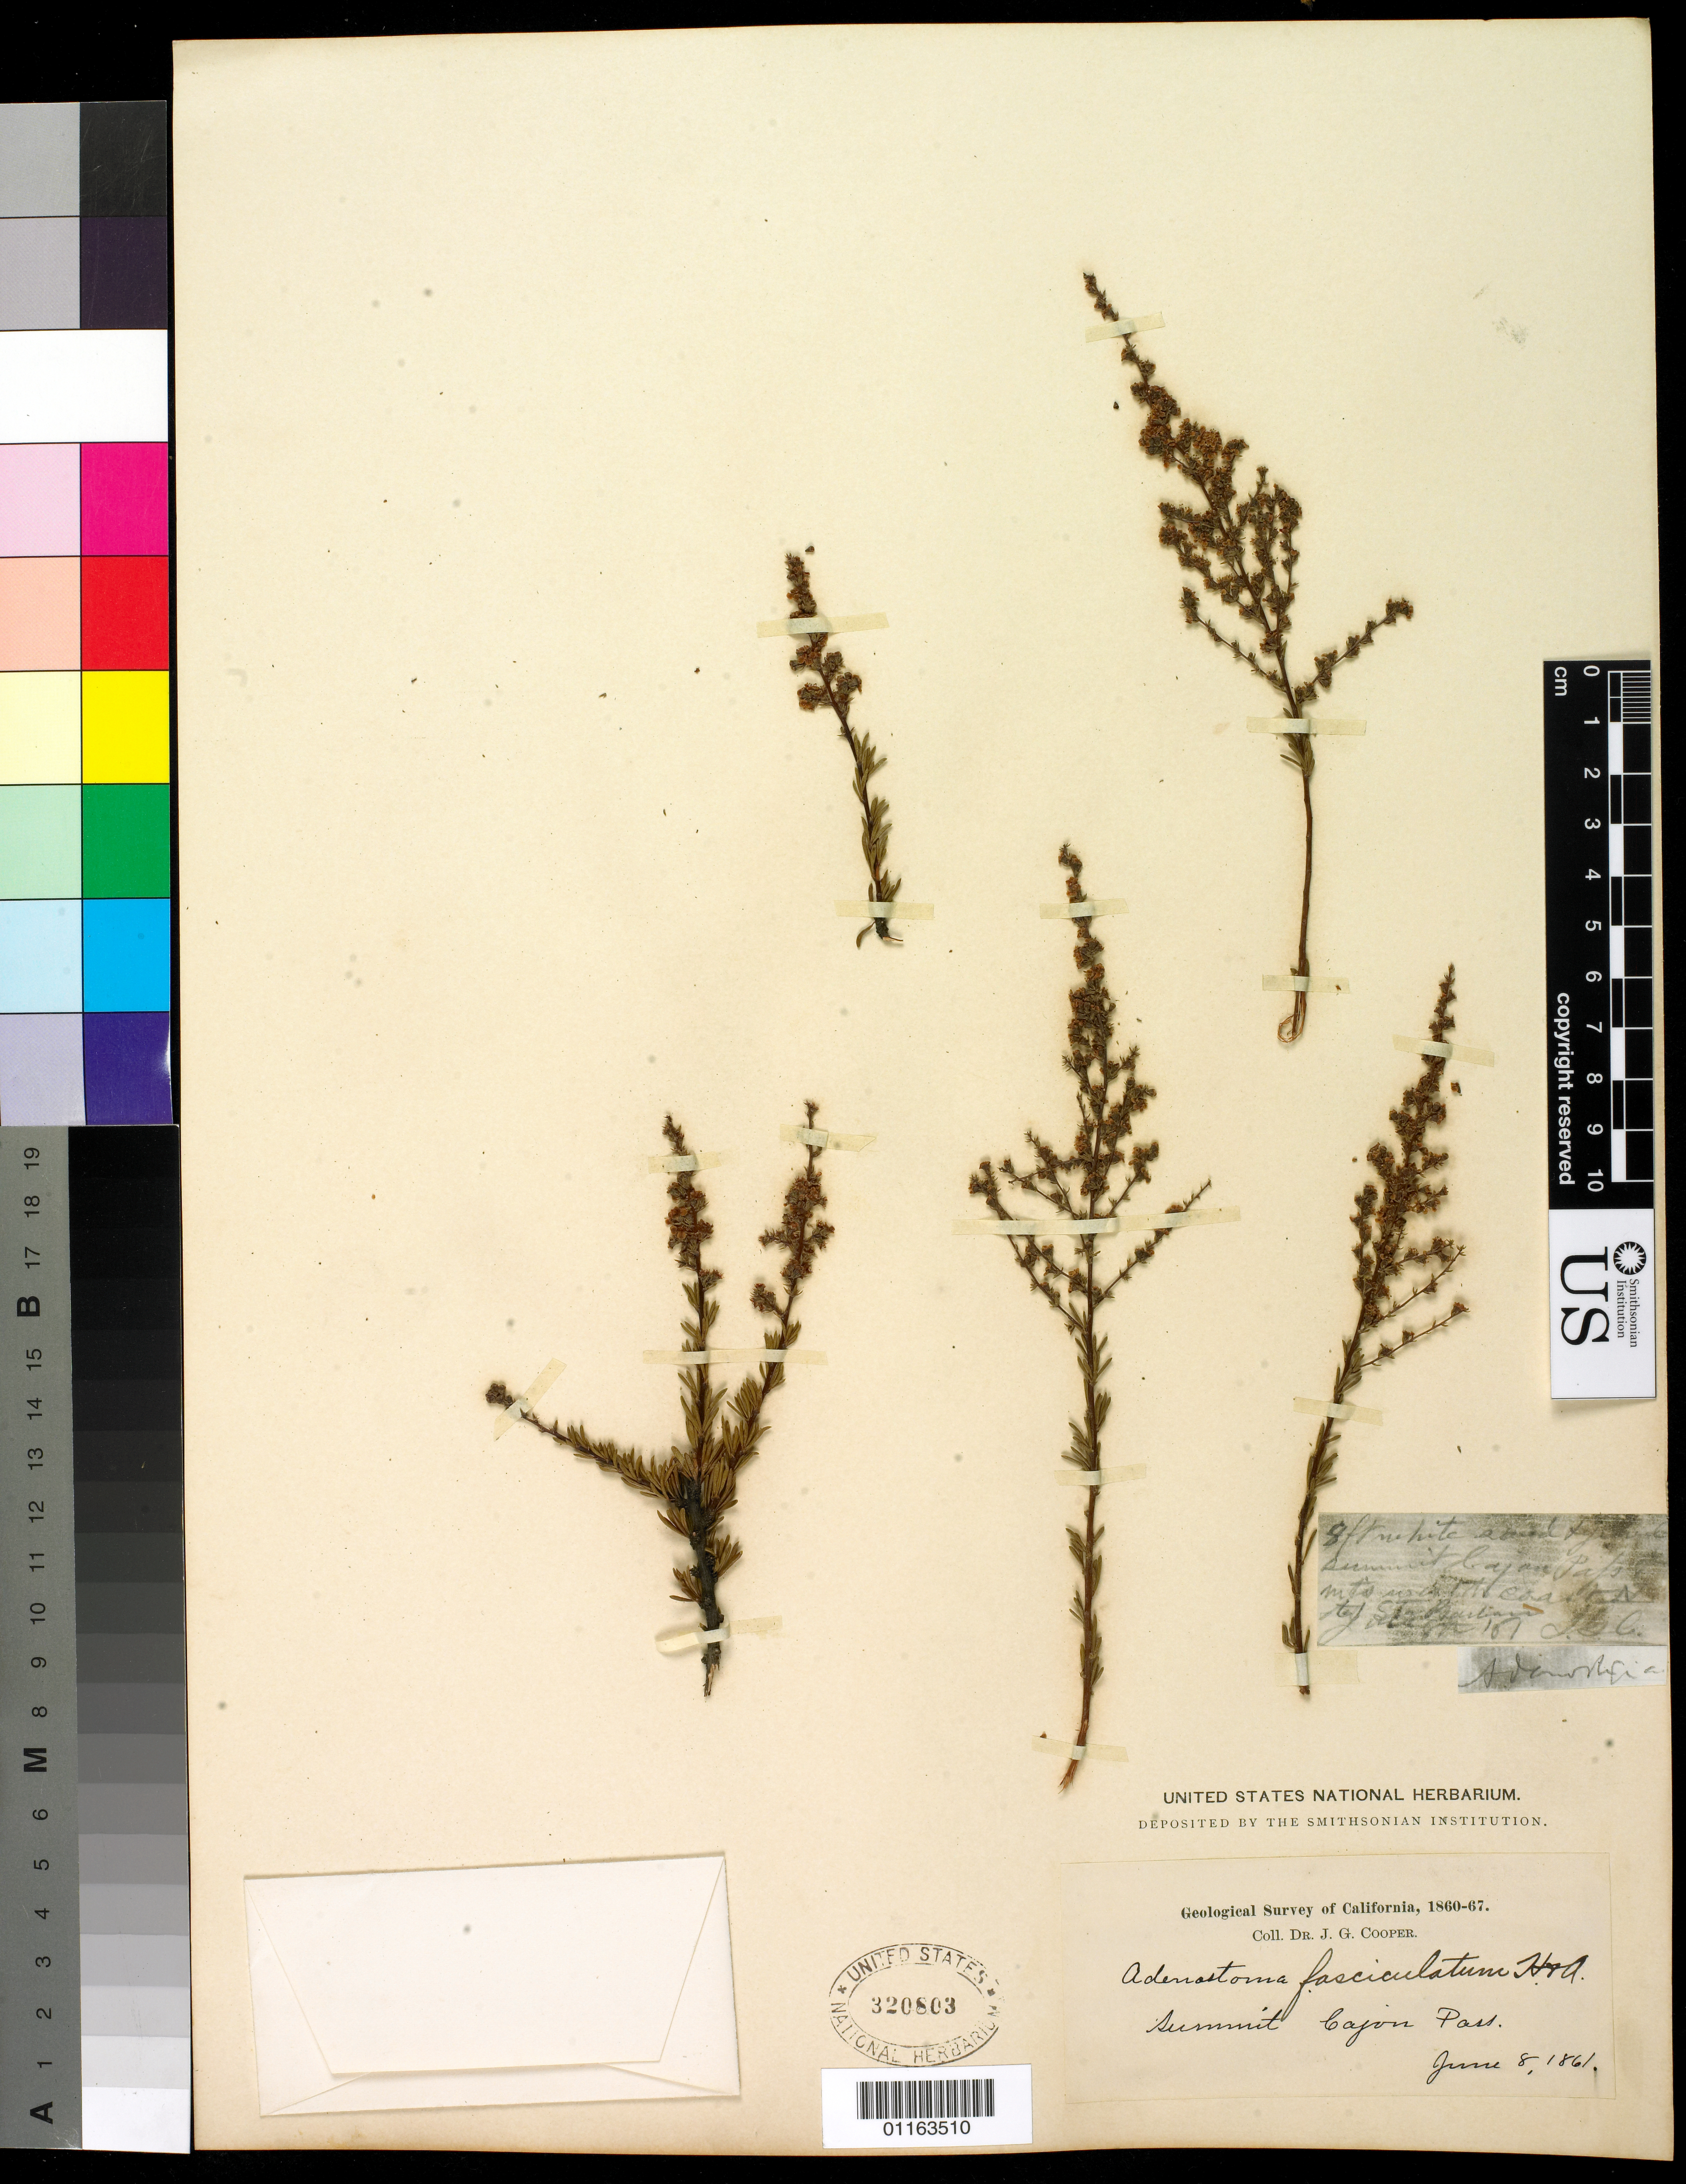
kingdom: Plantae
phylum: Tracheophyta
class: Magnoliopsida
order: Rosales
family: Rosaceae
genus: Adenostoma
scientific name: Adenostoma fasciculatum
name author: Hook. & Arn.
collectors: J. G. Cooper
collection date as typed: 08 Jun 1861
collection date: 1861-06-08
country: United States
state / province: California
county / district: San Bernardino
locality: Summit Cajon Pass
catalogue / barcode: US 320803